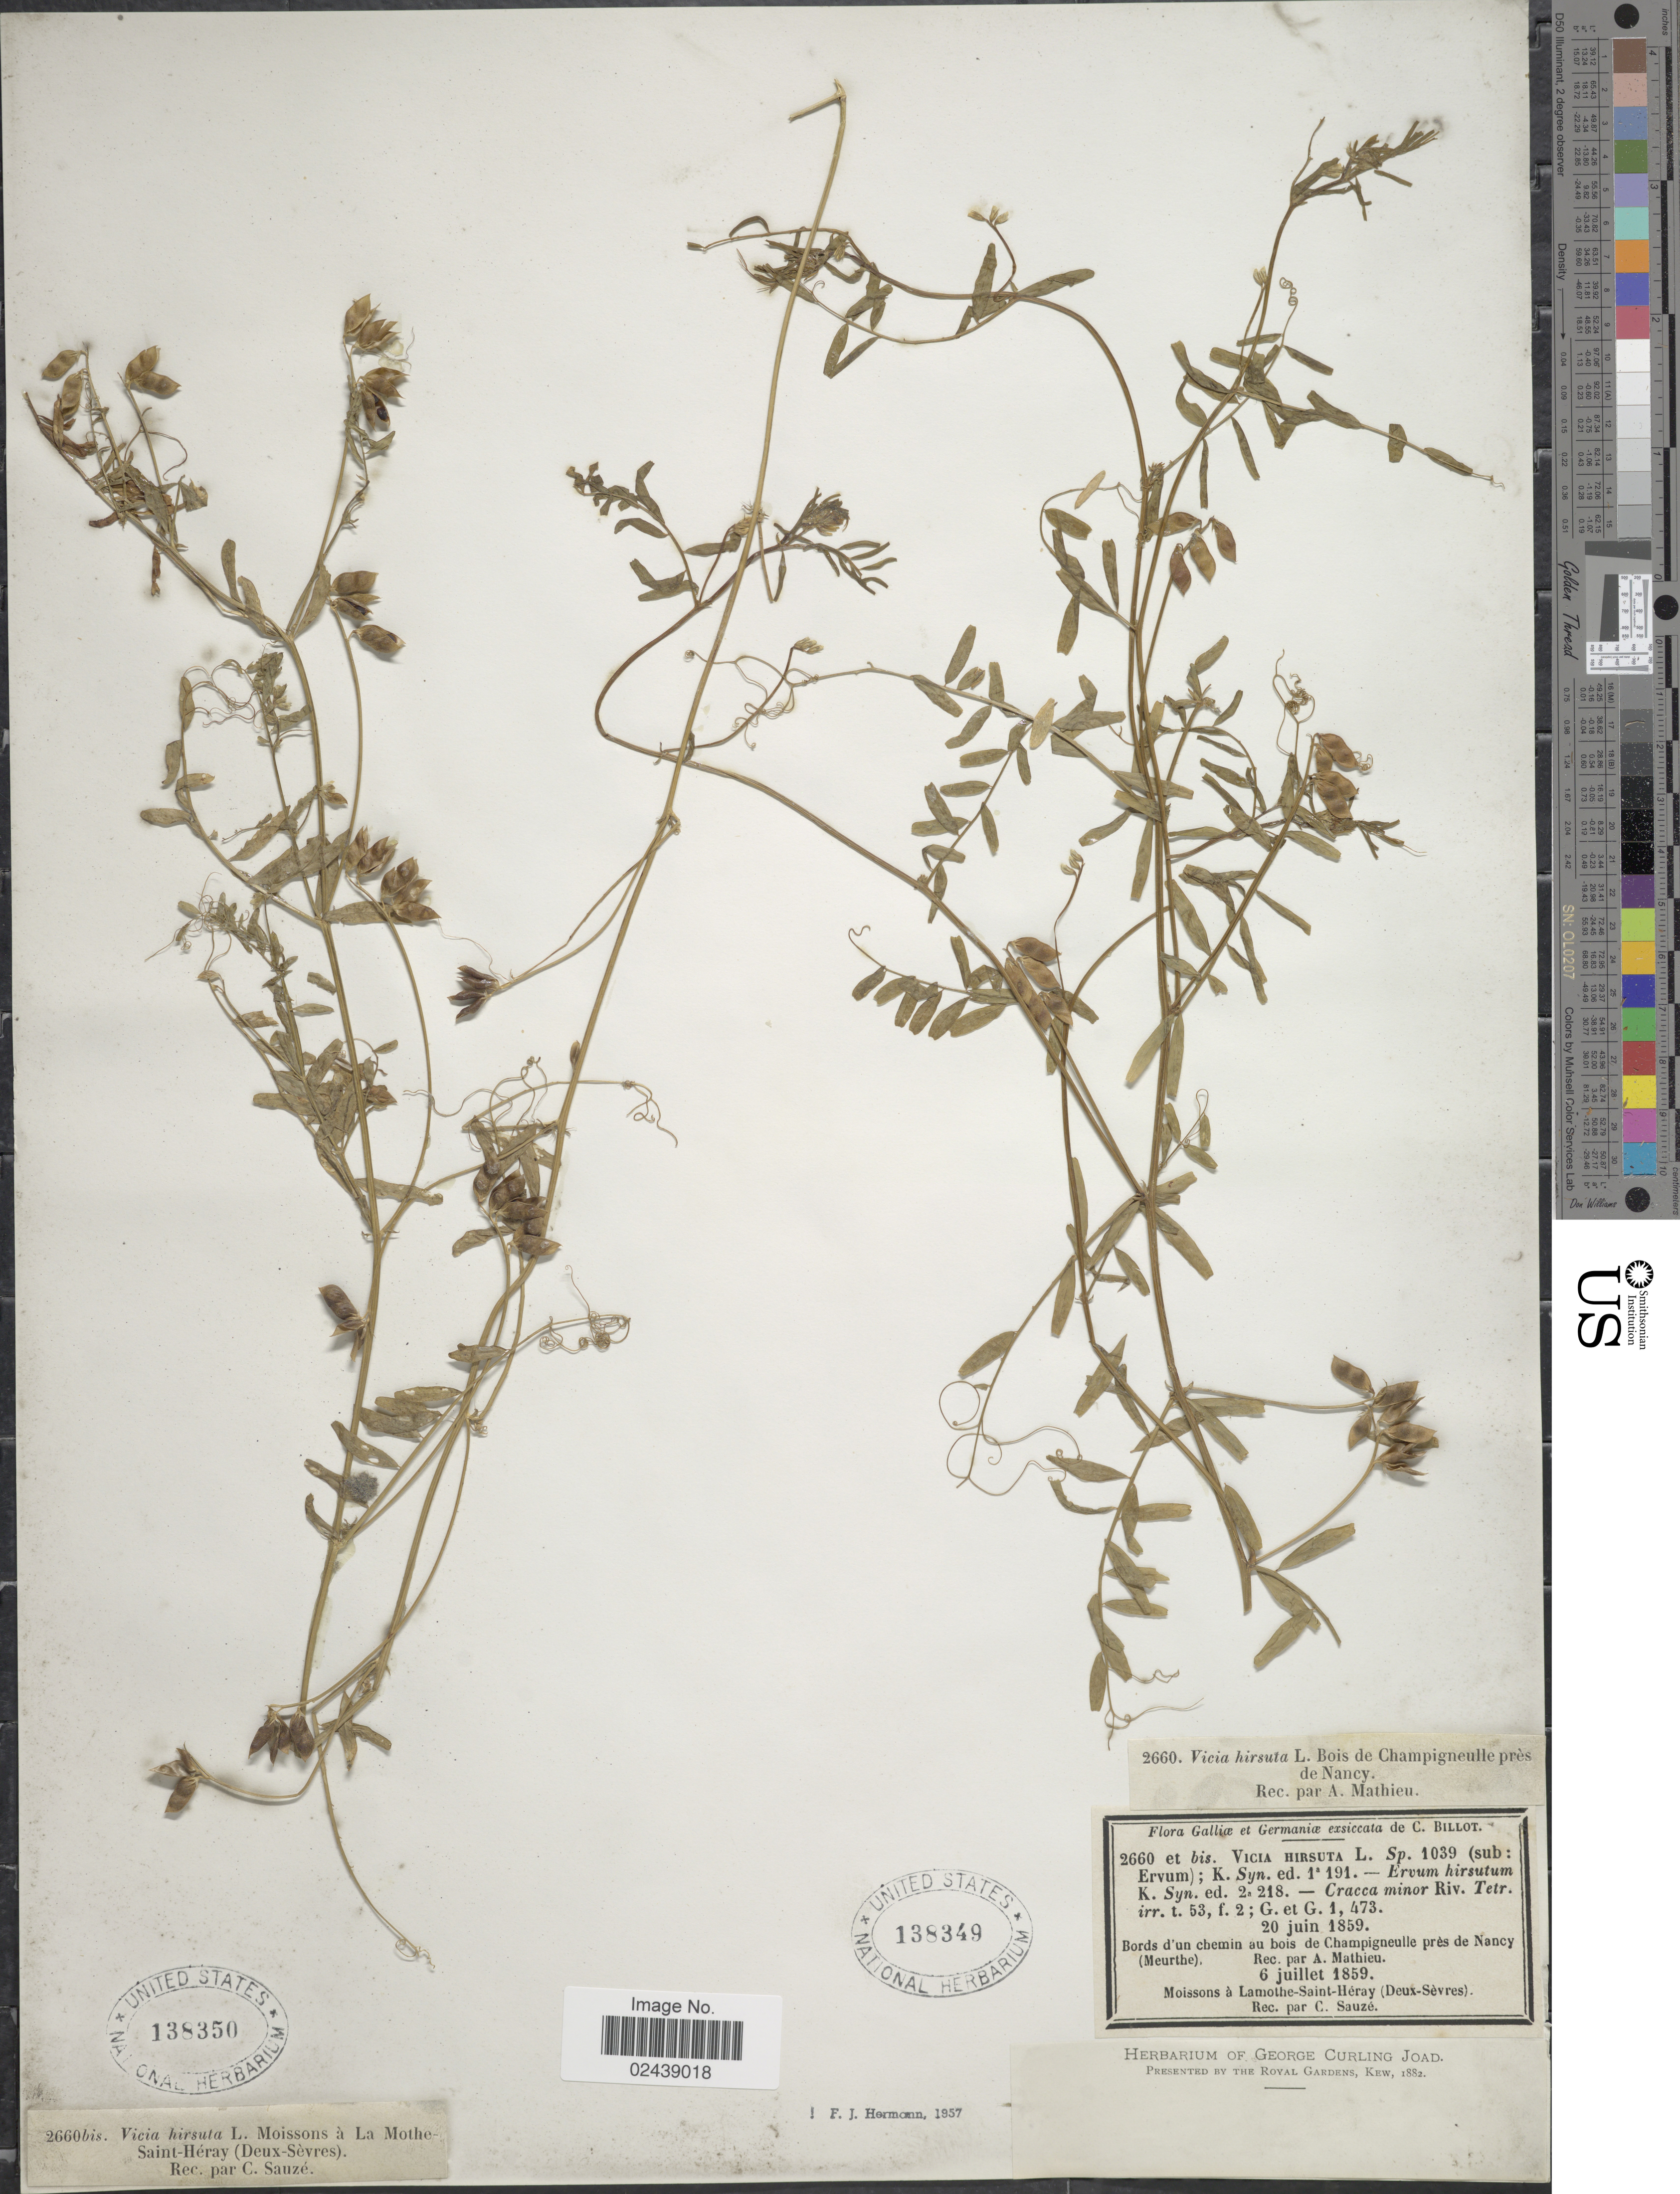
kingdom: Plantae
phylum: Tracheophyta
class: Magnoliopsida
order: Fabales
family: Fabaceae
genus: Vicia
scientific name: Vicia hirsuta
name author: (L.) A. Gray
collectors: A. Mathieu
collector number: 2660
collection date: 1859-06-20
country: France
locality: Bords d'un chemin au bois de Champigneulle pres de Nancy (Meurthe)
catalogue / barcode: US 138349